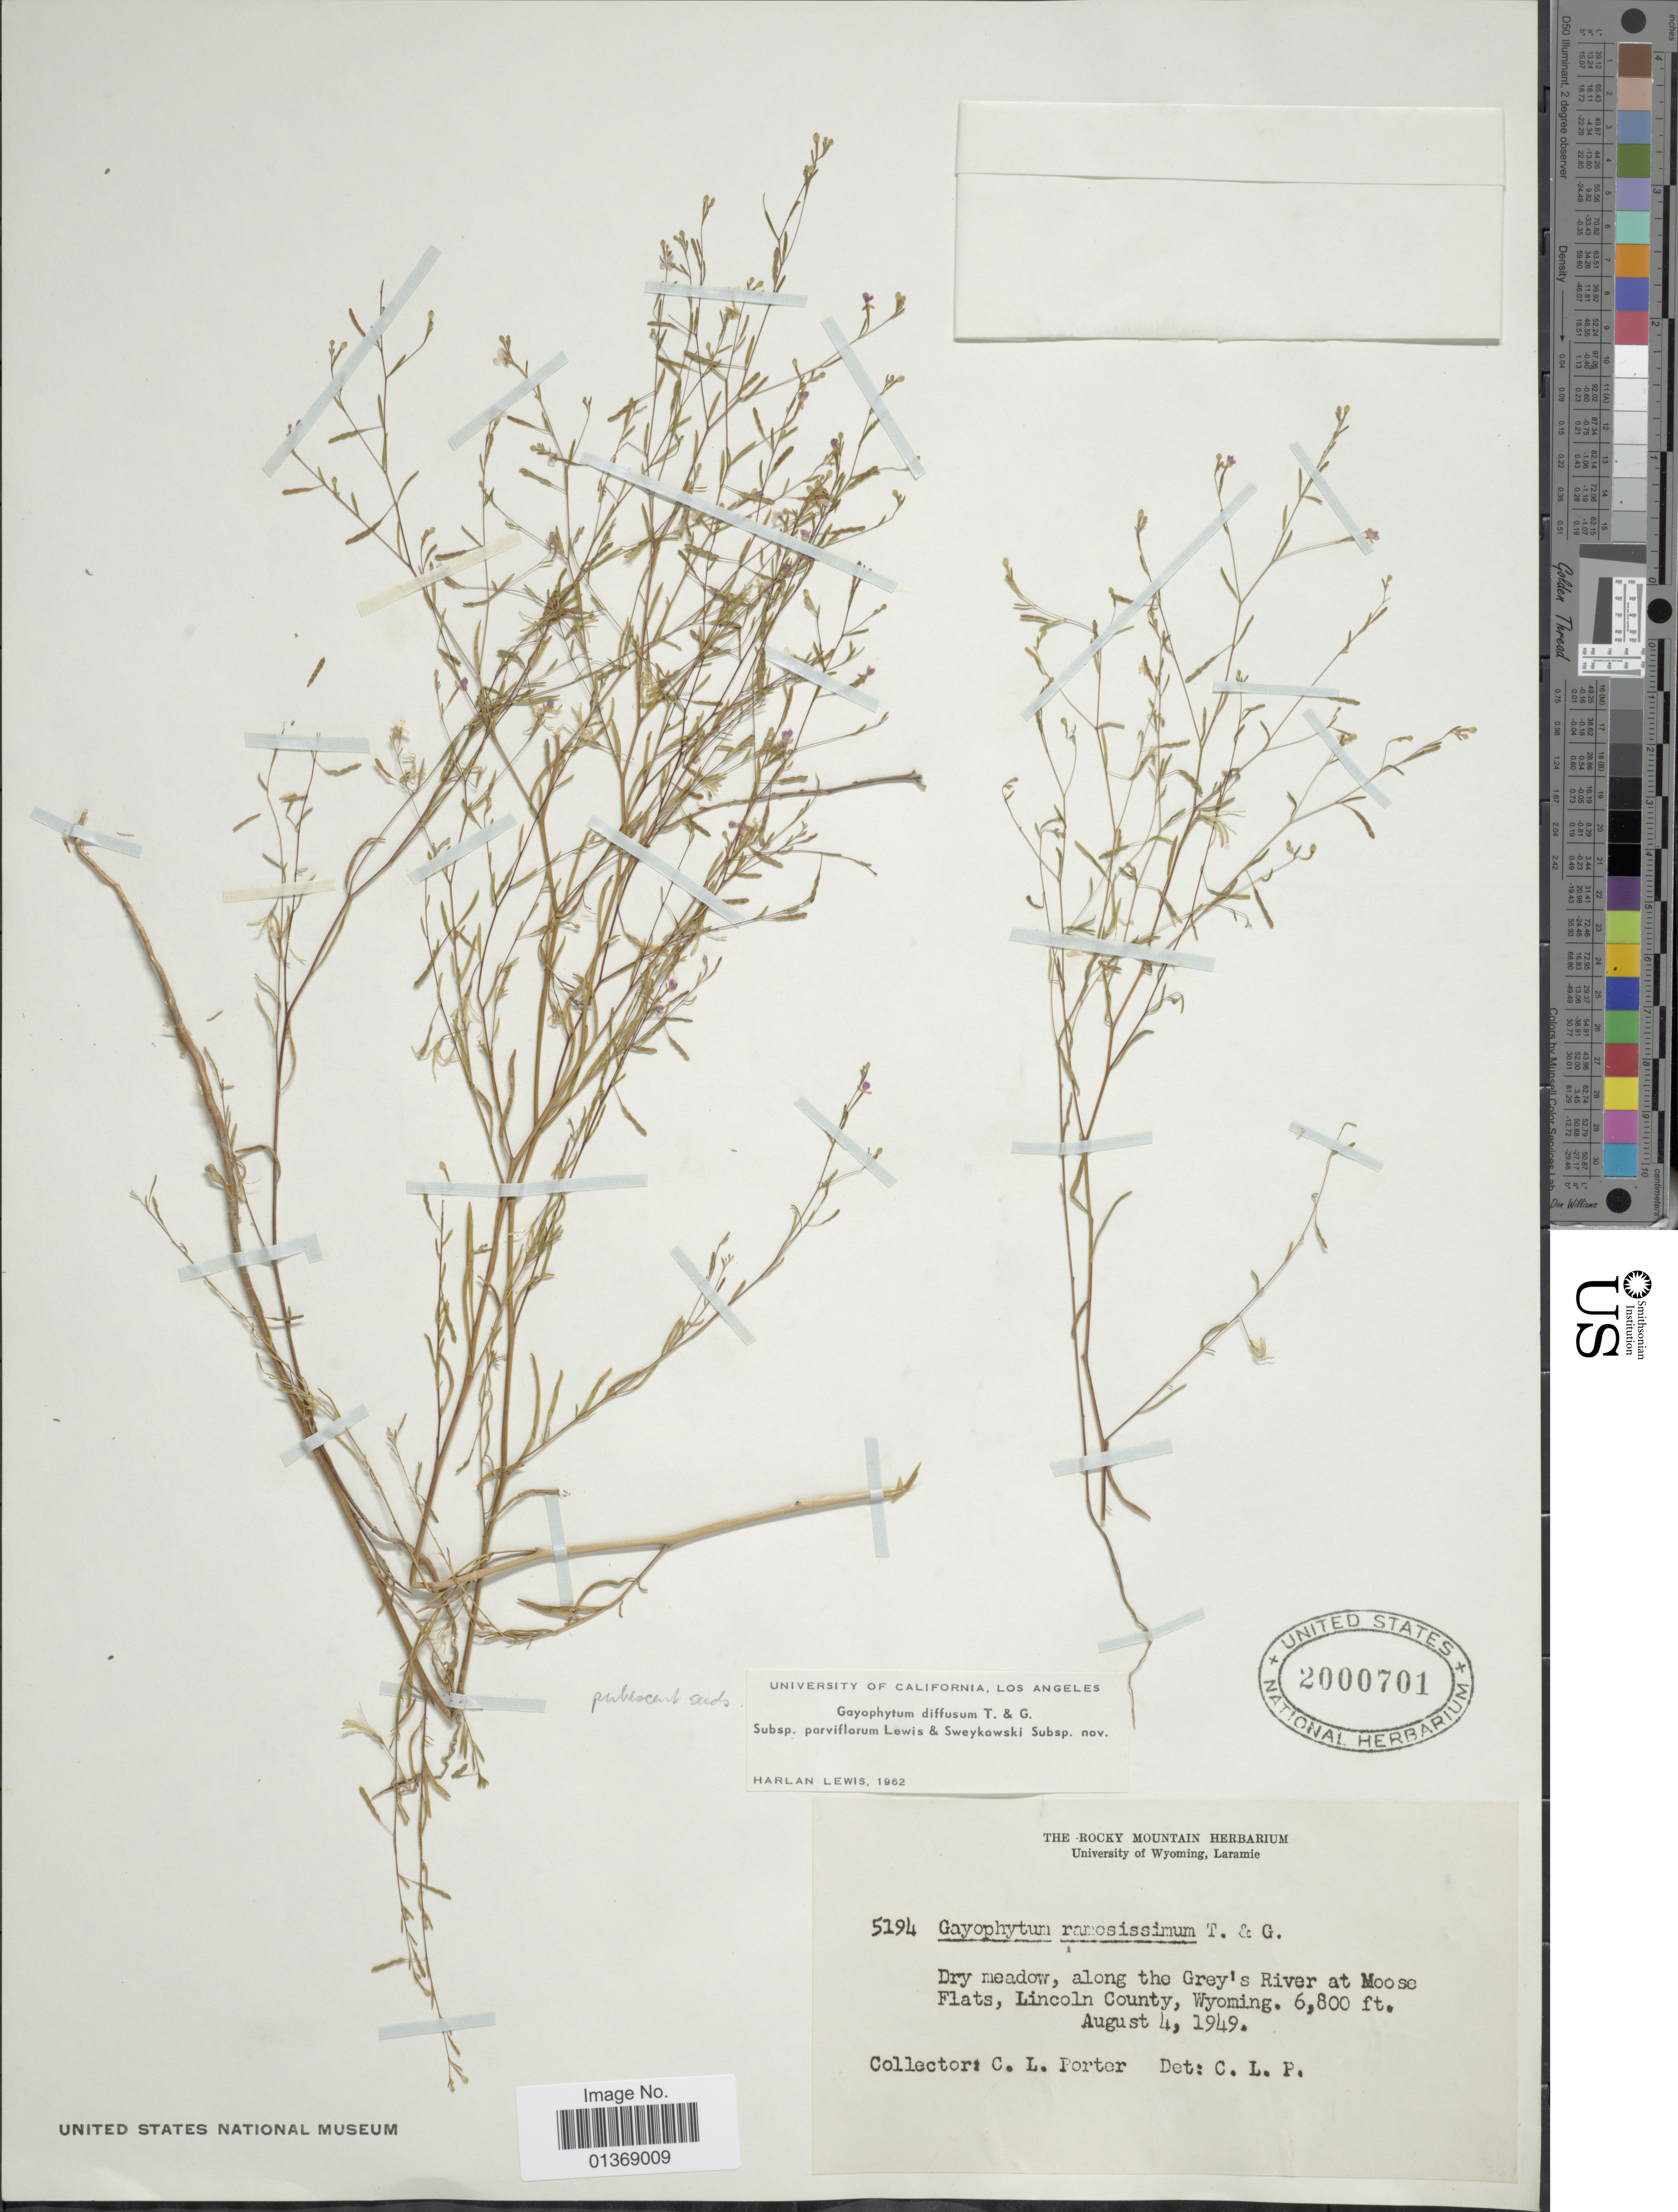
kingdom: Plantae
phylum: Tracheophyta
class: Magnoliopsida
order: Myrtales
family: Onagraceae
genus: Gayophytum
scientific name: Gayophytum diffusum subsp. parviflorum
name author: F. H. Lewis & Szweyk.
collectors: C. L. Porter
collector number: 5194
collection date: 1949-08-04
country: United States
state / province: Wyoming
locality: Dry meadow, along the Grey's River at Moose Flats, Lincoln County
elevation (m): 2073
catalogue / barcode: US 2000701